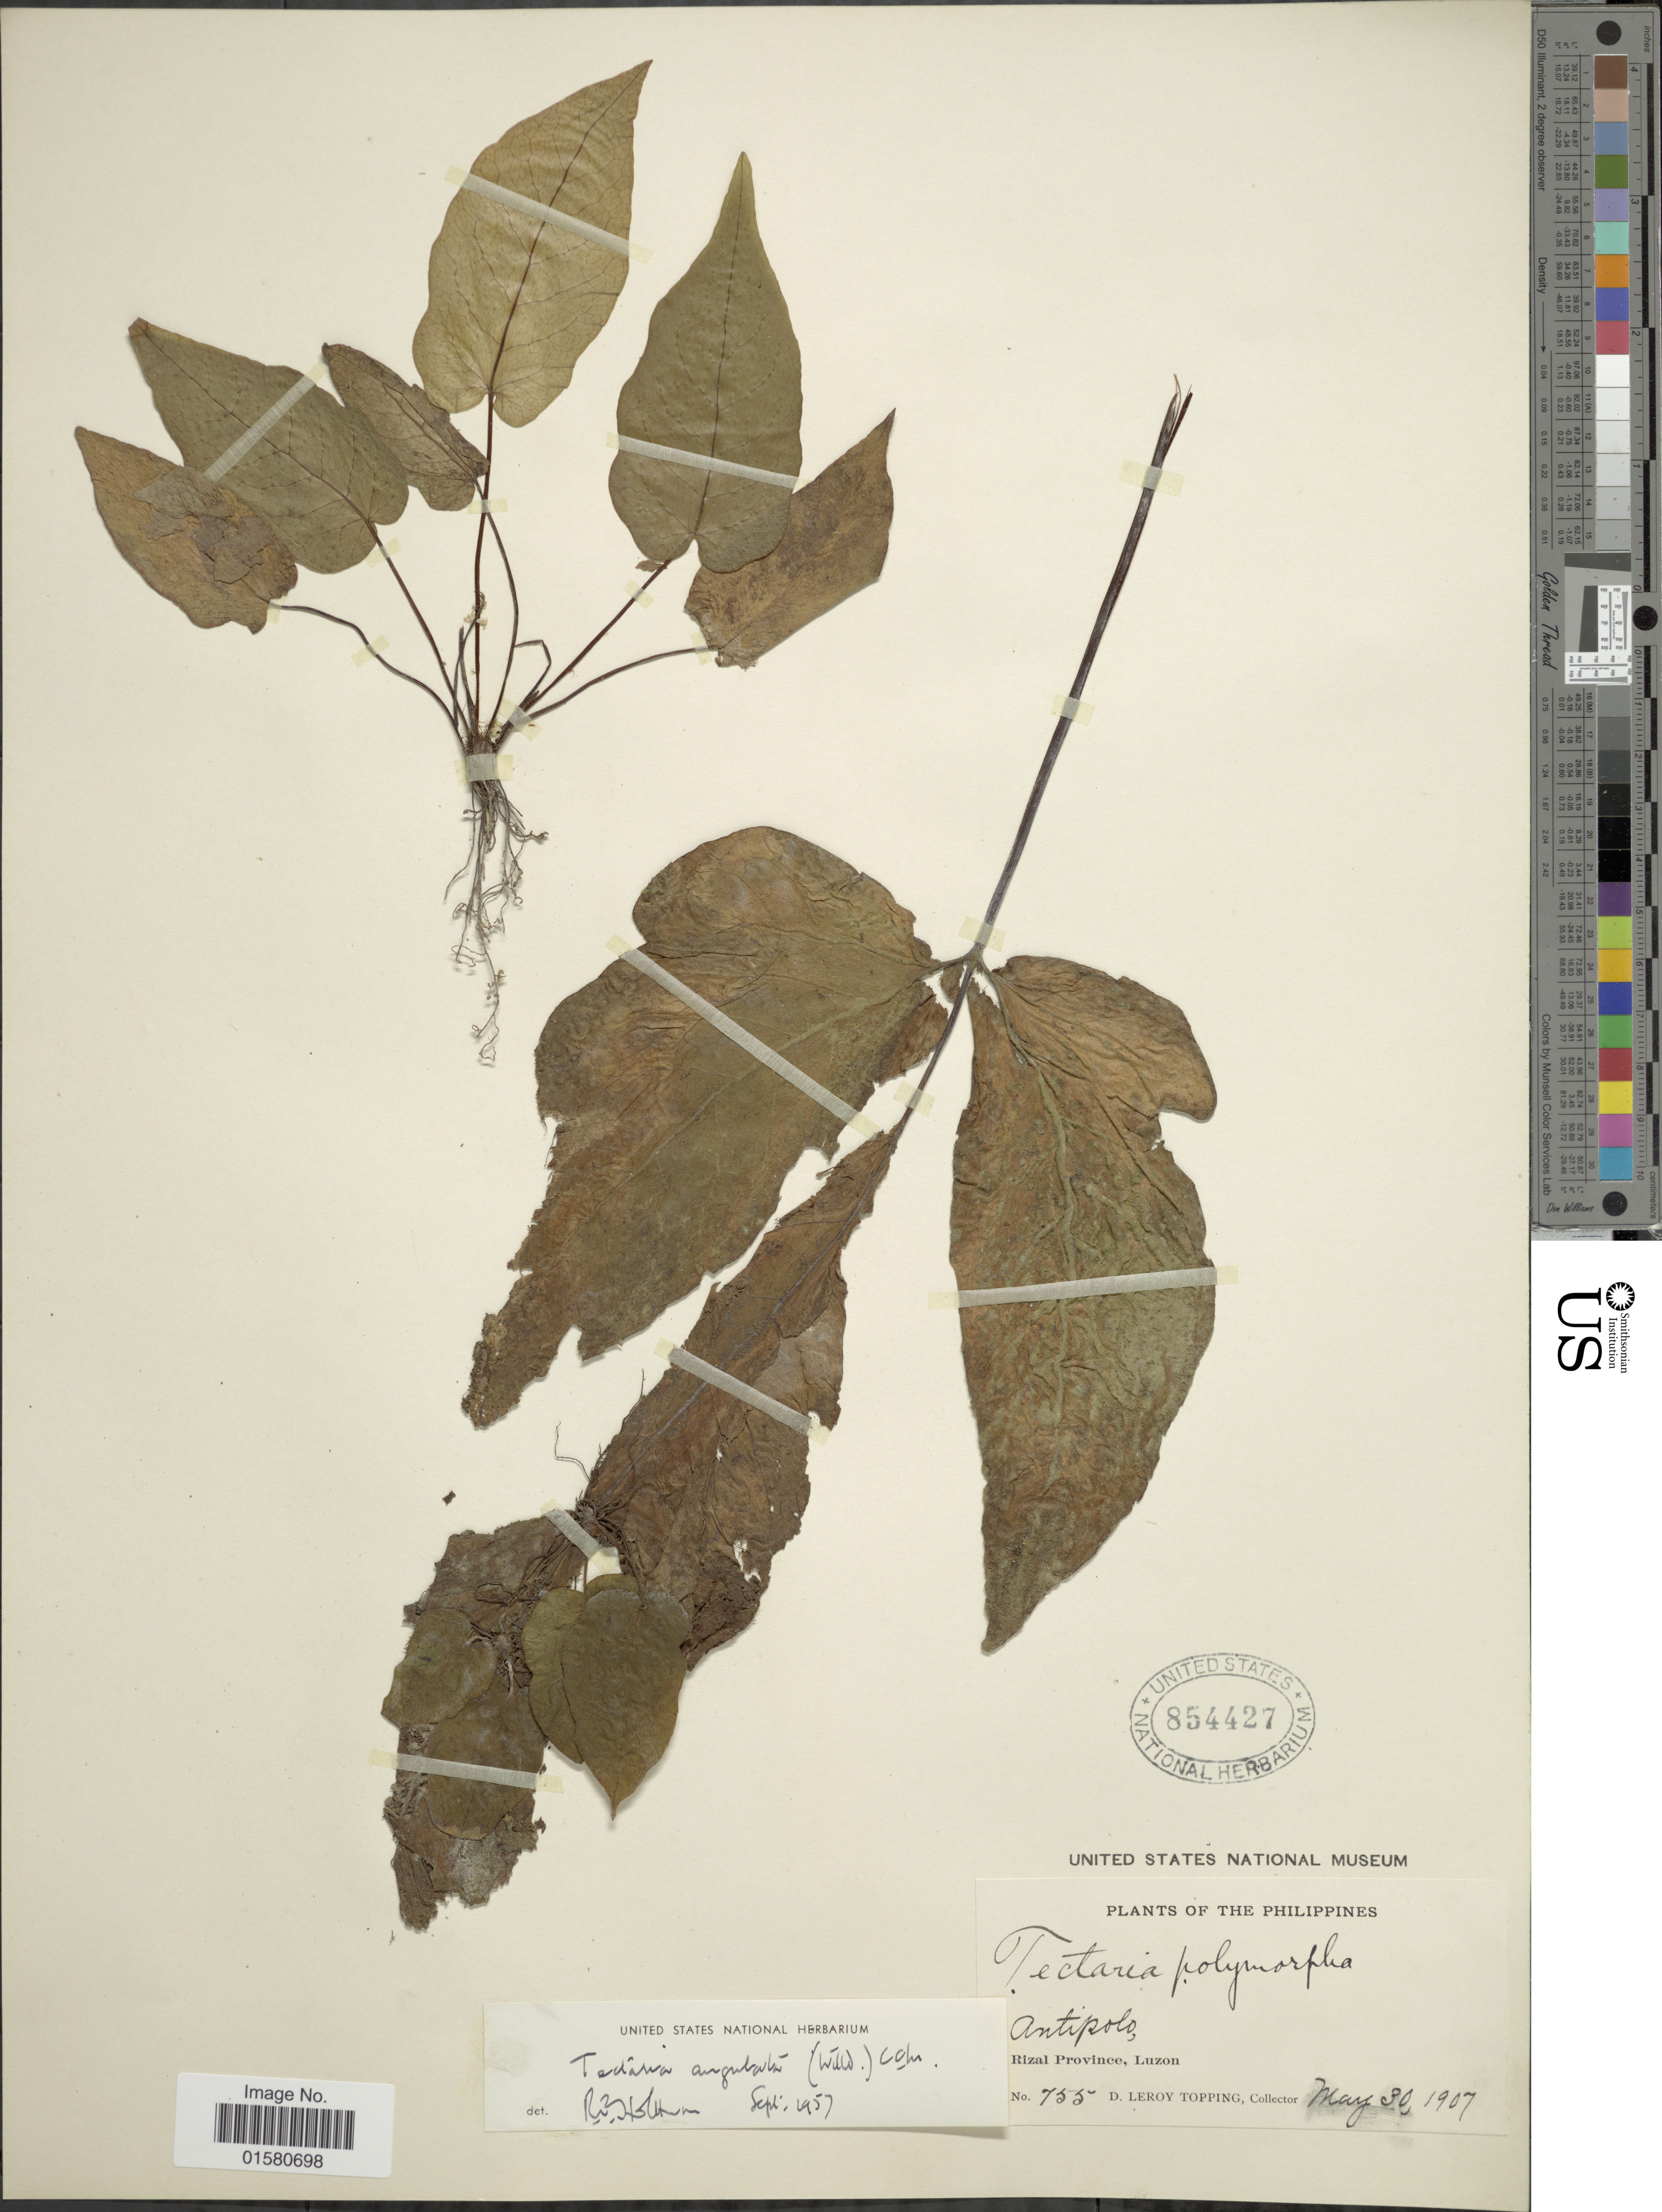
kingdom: Plantae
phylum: Tracheophyta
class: Polypodiopsida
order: Polypodiales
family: Tectariaceae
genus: Tectaria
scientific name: Tectaria angulata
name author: (Willd.) Copel.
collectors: D. L. Topping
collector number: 755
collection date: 1907-05-30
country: Philippines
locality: Rizal Province, Luzon. Antipolo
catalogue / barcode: US 854427